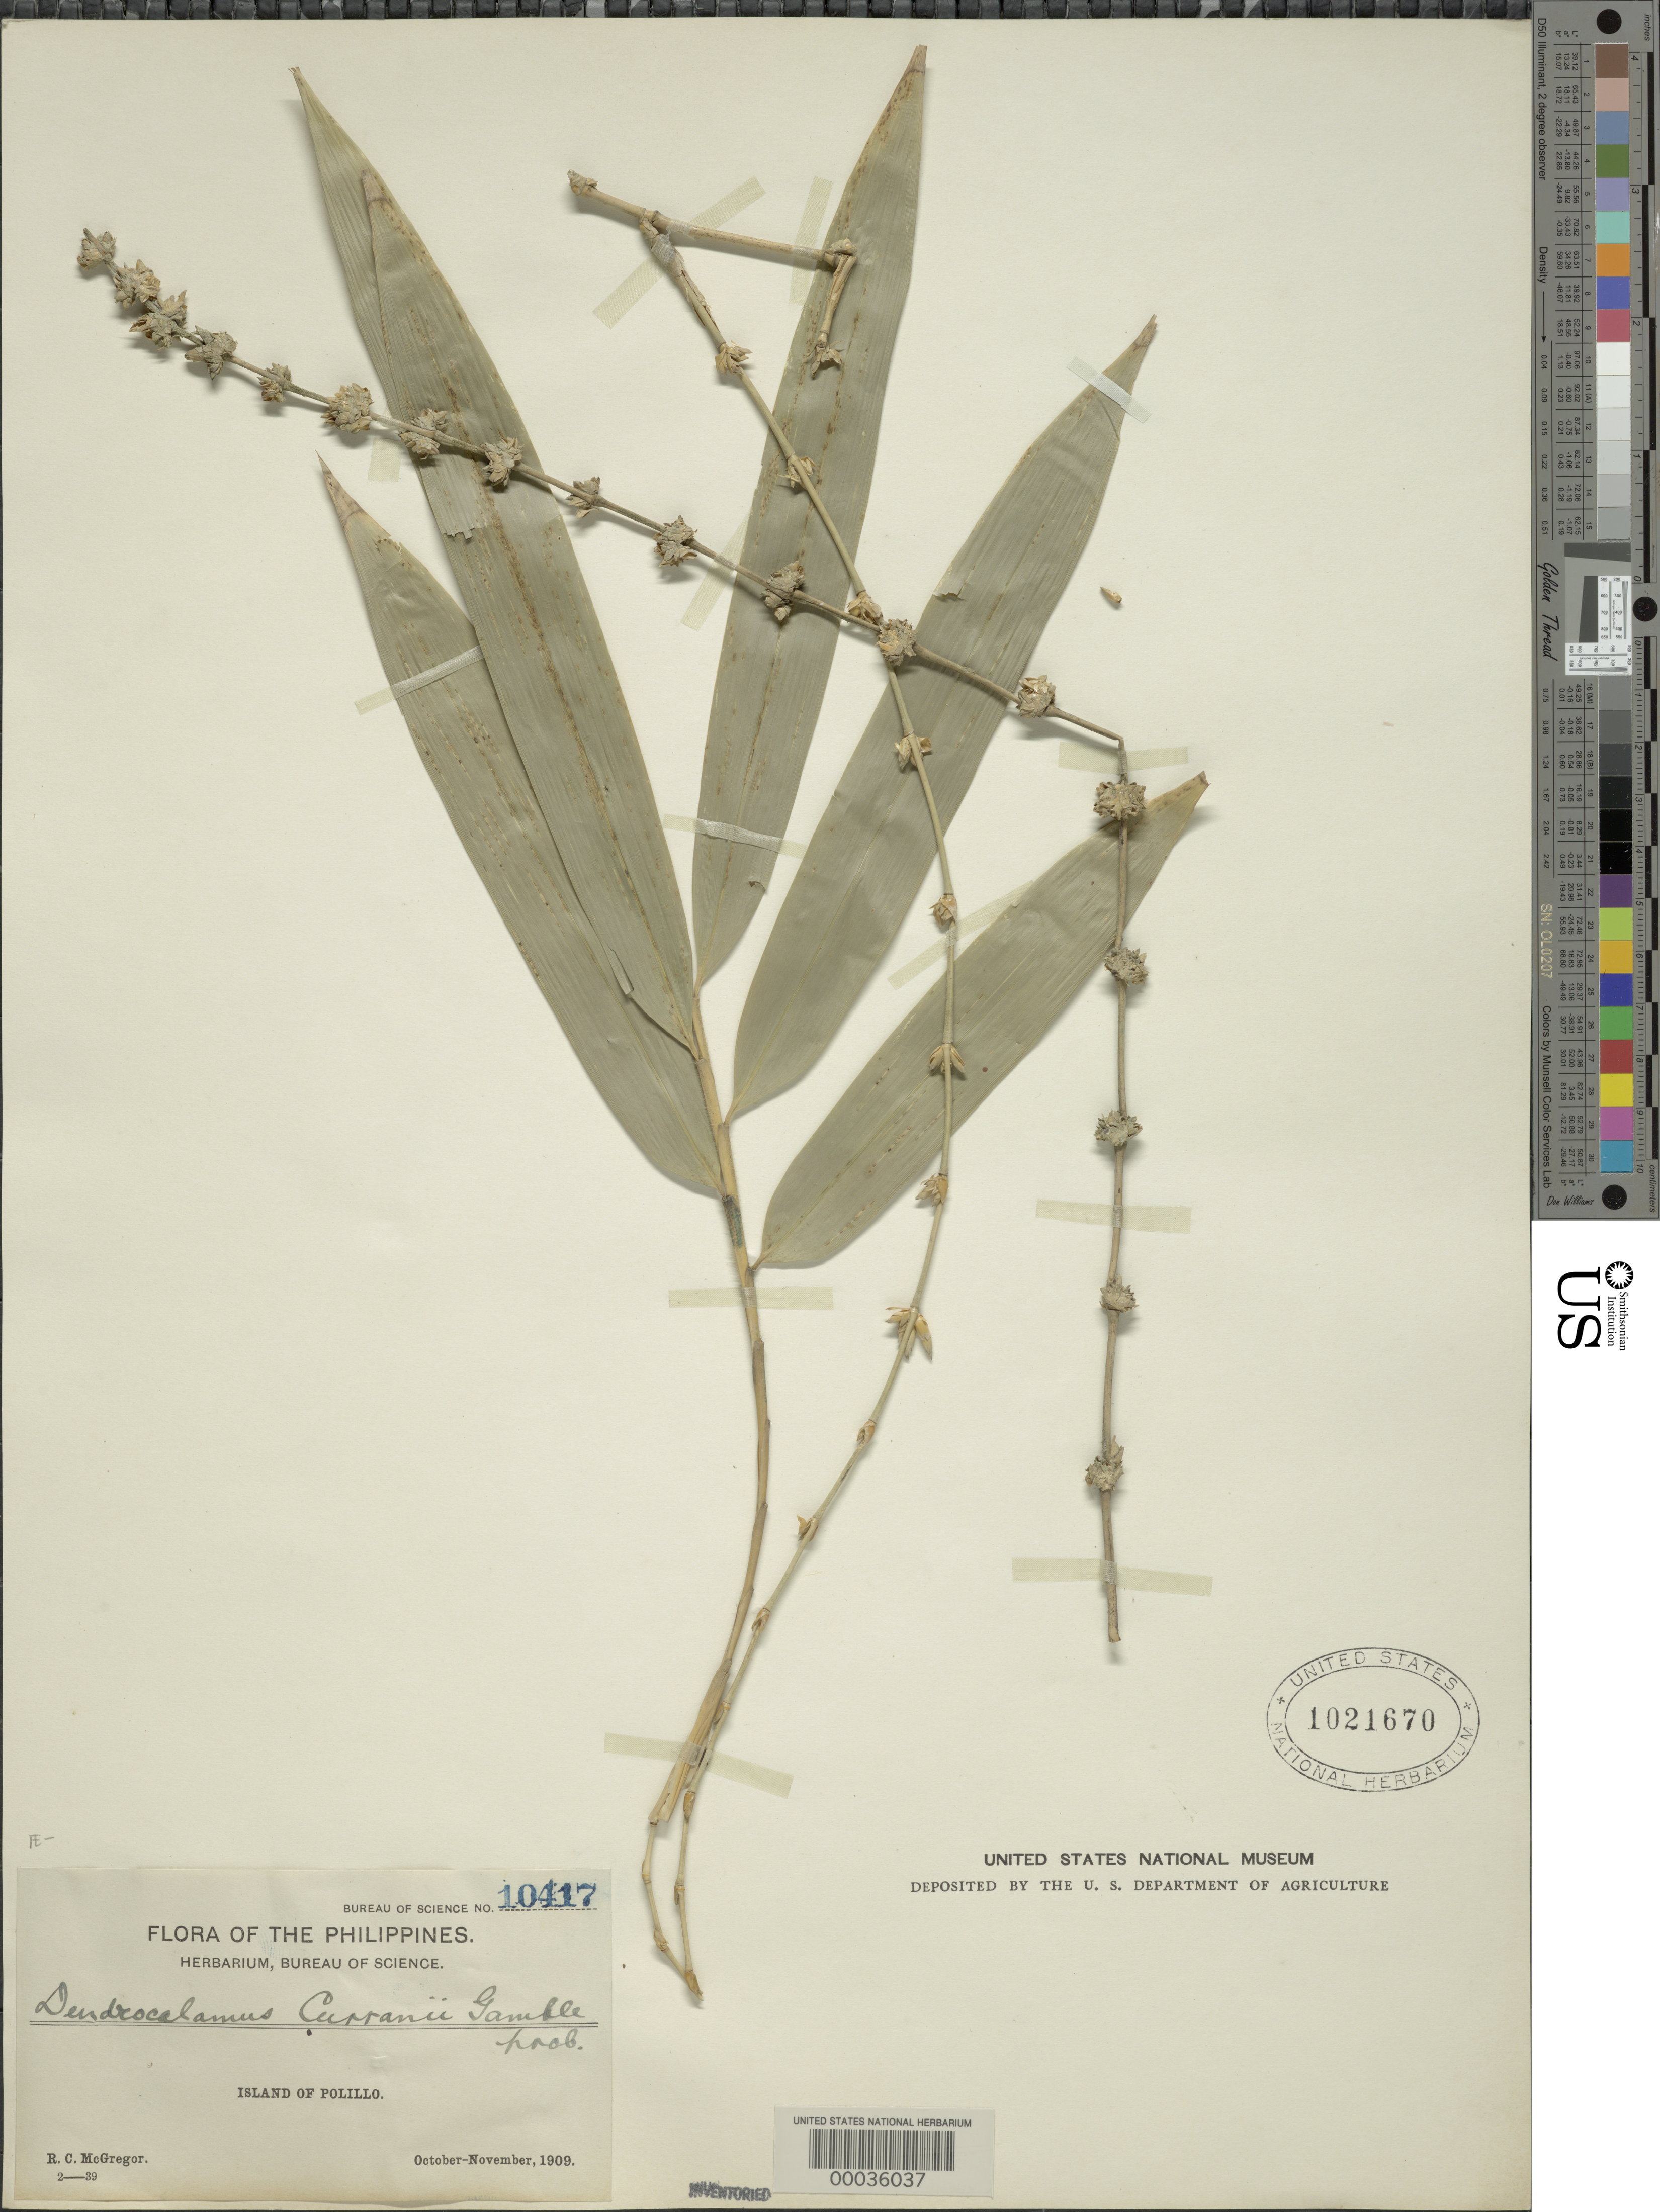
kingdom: Plantae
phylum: Tracheophyta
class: Liliopsida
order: Poales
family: Poaceae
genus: Dendrocalamus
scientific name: Dendrocalamus sp.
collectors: R. C. McGregor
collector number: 10417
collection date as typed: Oct 1909 to -- Nov 1909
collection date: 1909-10/1909-11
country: Philippines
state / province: Calabarzon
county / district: Quezon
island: Polillo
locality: Polillo island [Polillo Is.]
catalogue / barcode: US 1021670